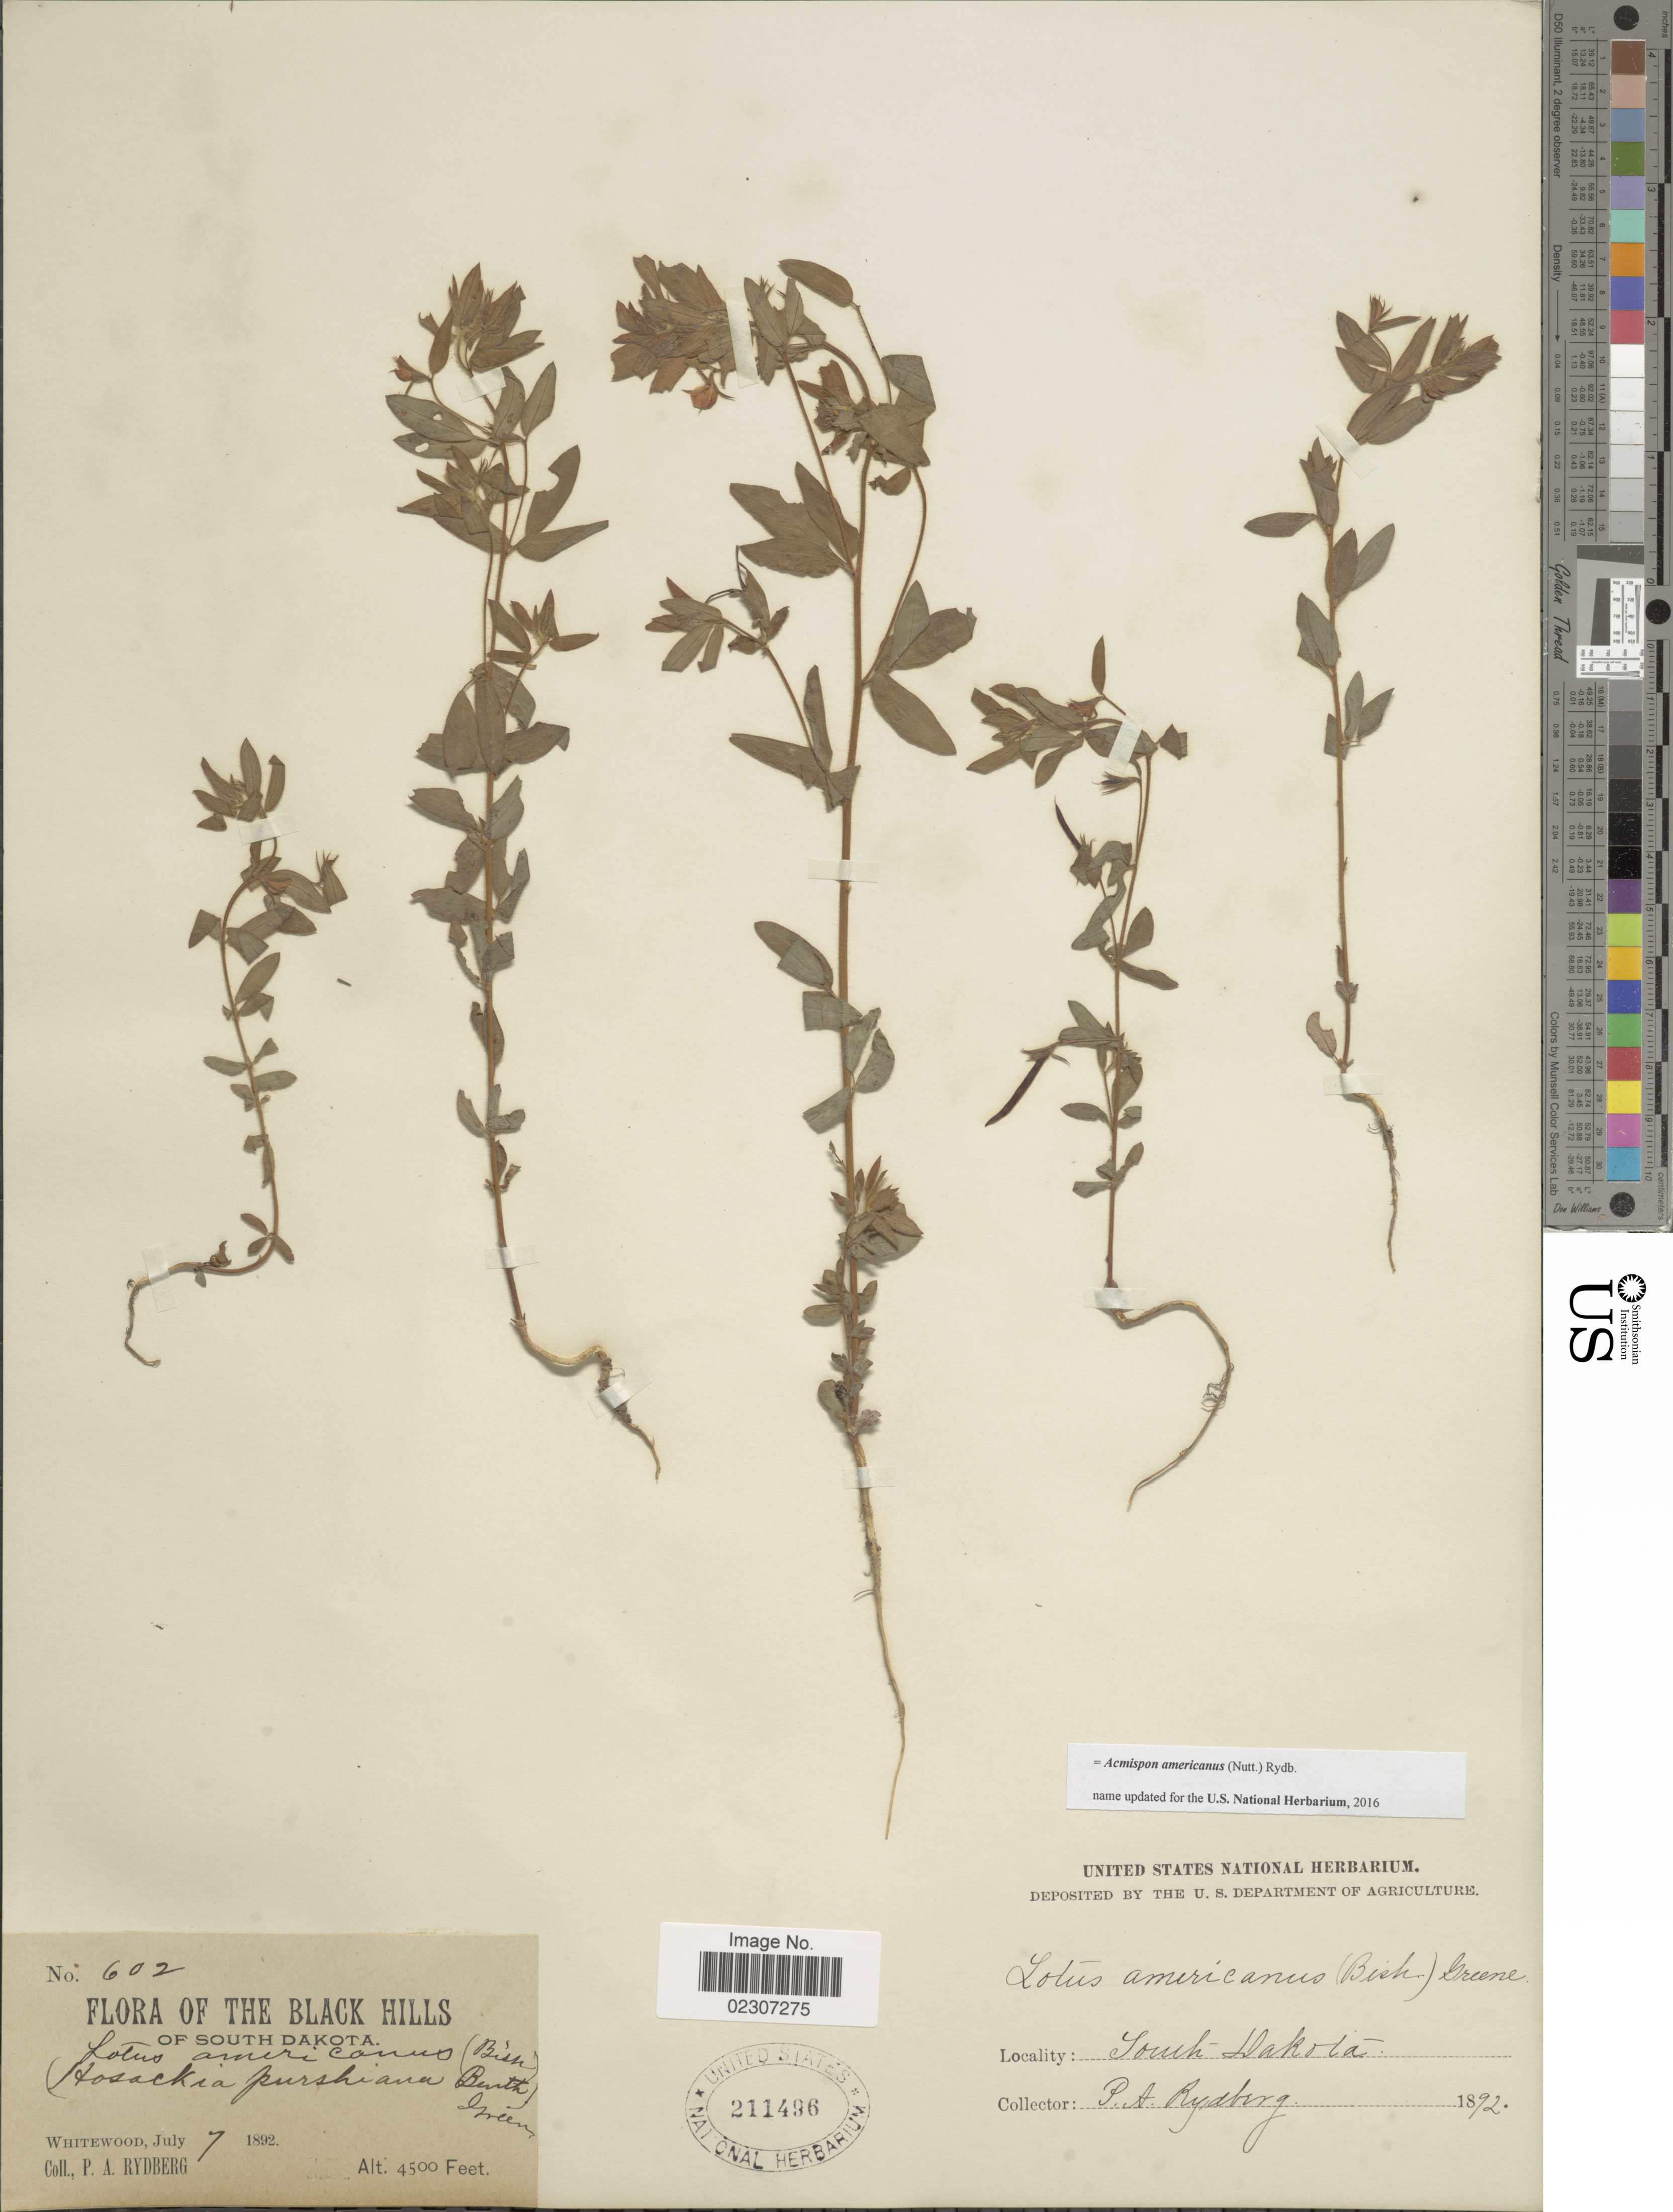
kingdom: Plantae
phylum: Tracheophyta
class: Magnoliopsida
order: Fabales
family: Fabaceae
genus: Acmispon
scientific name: Acmispon americanus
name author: (Nutt.) Rydb.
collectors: P. A. Rydberg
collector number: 602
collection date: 1892-07-07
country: United States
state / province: South Dakota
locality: Black Hills,Whitewood.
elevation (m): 1372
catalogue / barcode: US 211496